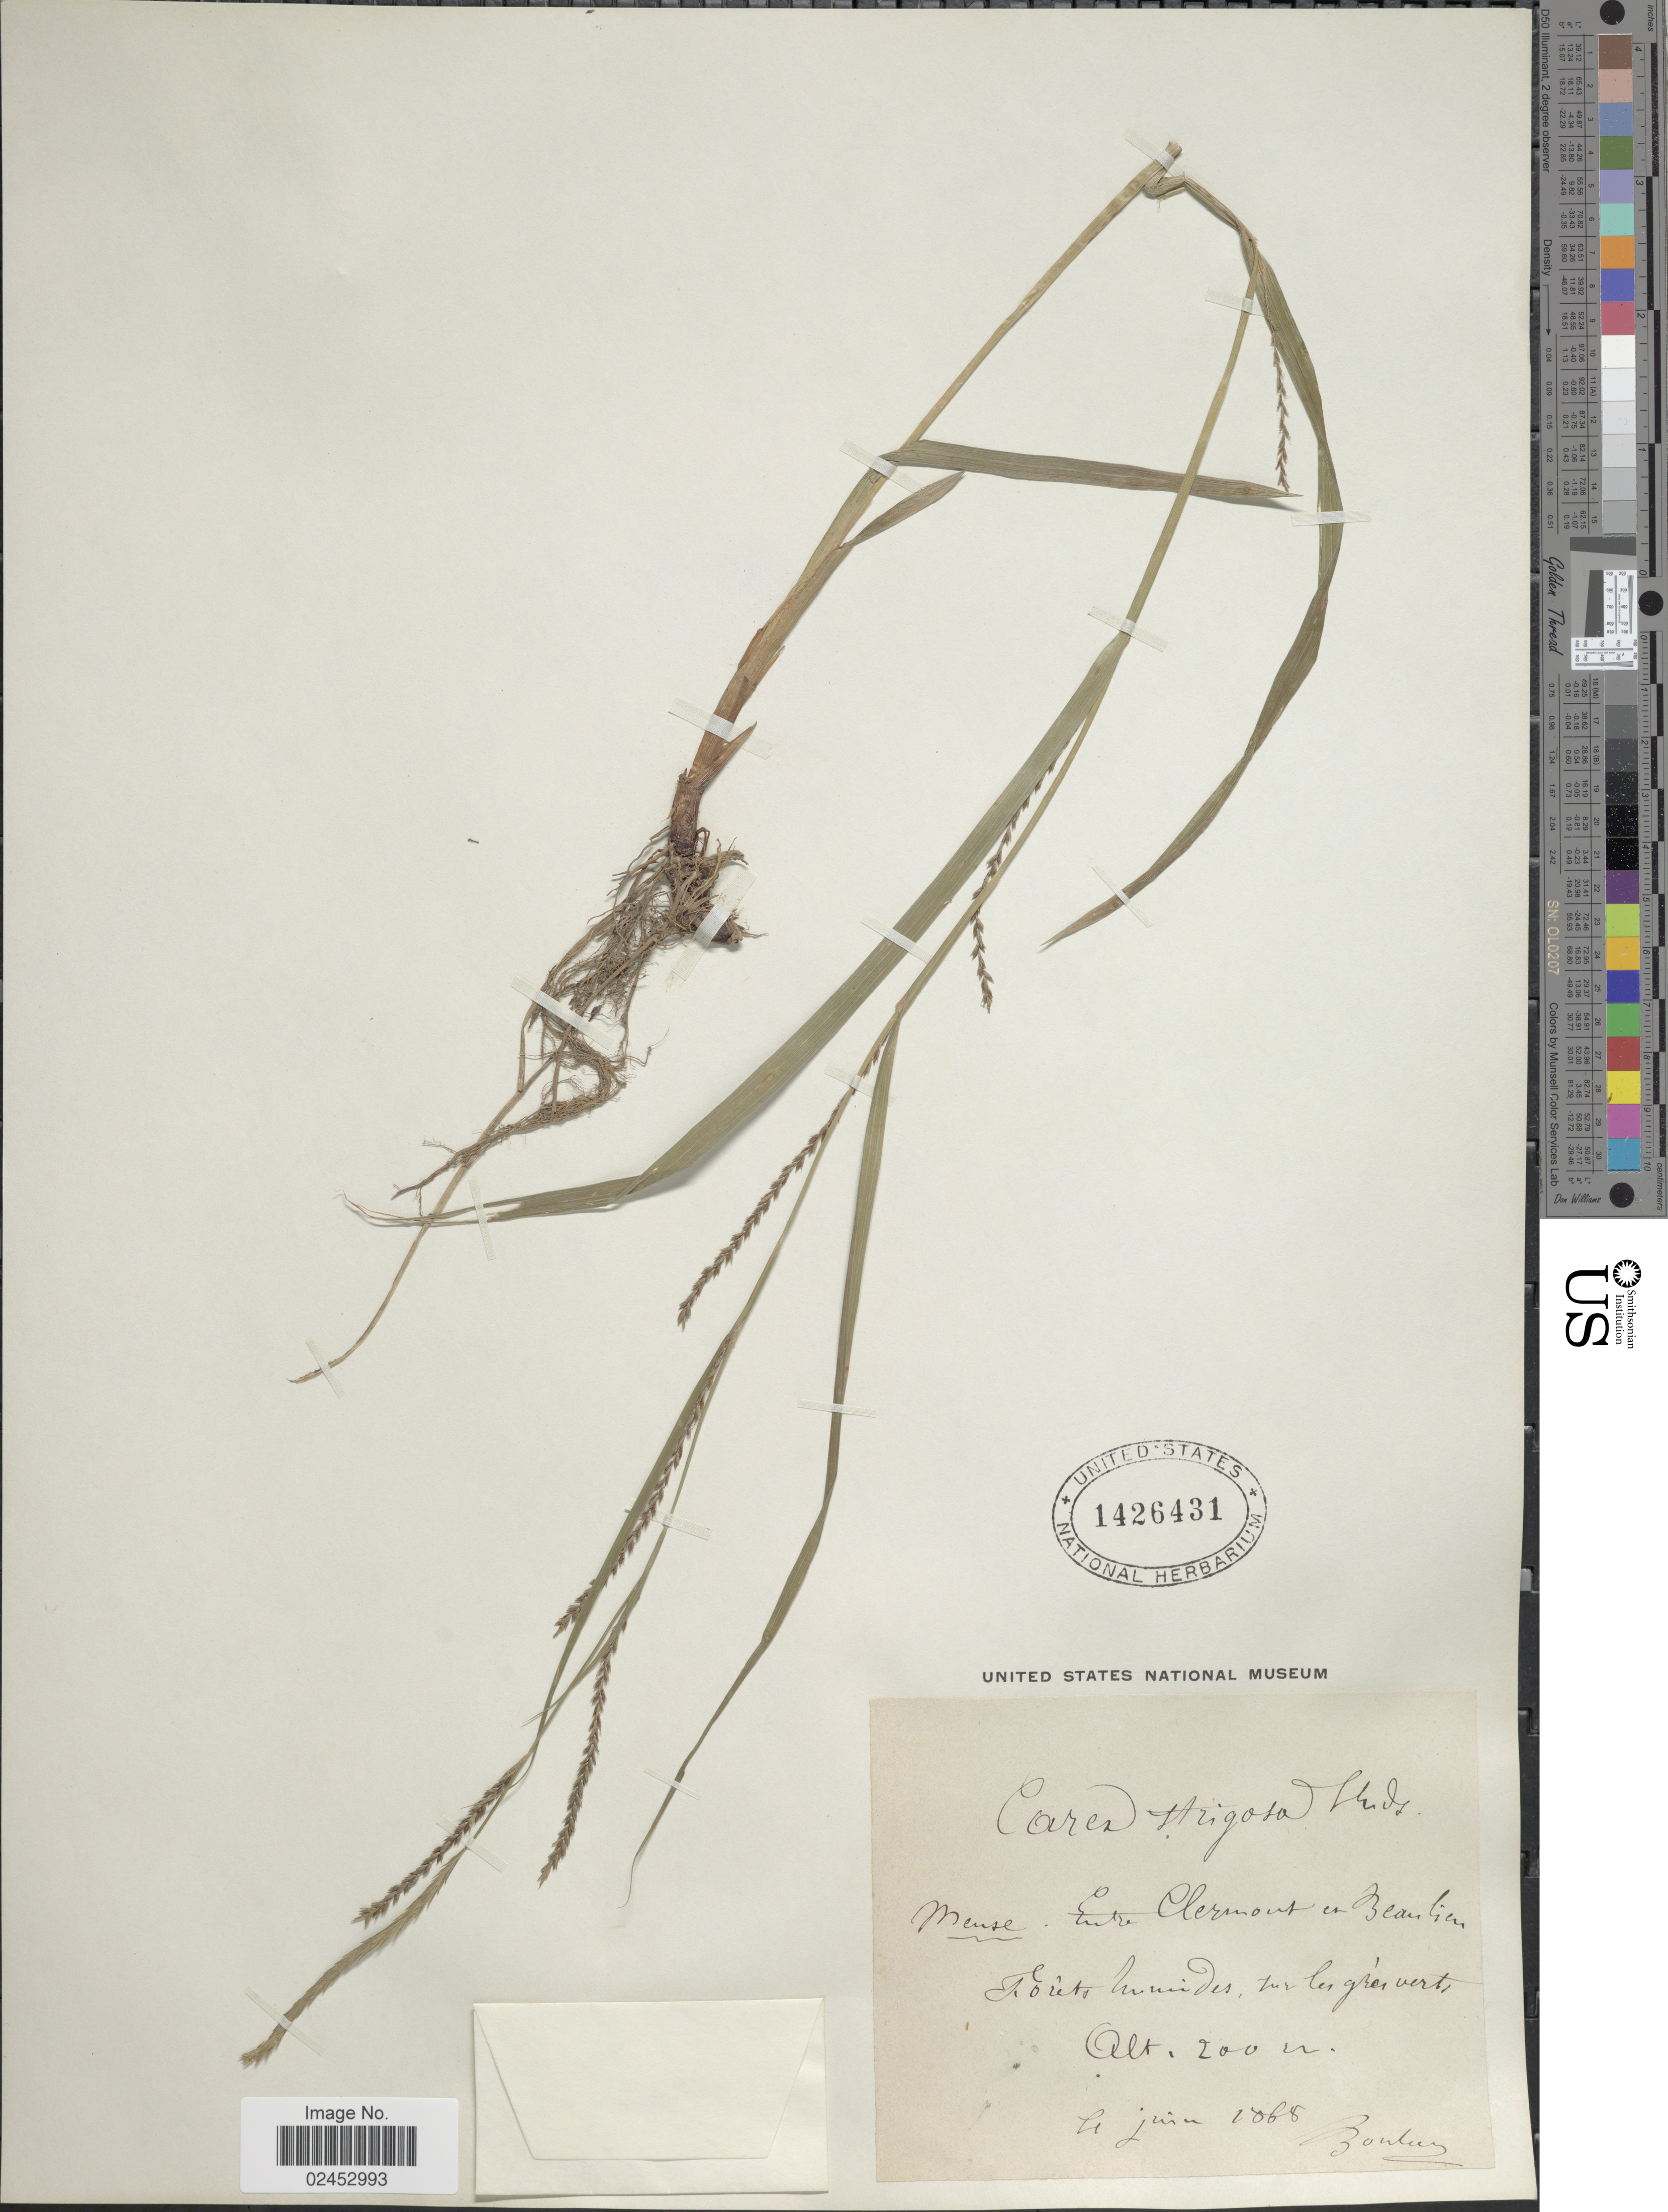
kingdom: Plantae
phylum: Tracheophyta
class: Liliopsida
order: Poales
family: Cyperaceae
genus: Carex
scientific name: Carex strigosa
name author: Huds.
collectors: Bonlay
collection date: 1865-06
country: France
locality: Mense, Entre Clermont en Beaulian, Forets humides, sur les greivert [interpreted]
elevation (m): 200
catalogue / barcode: US 1426431